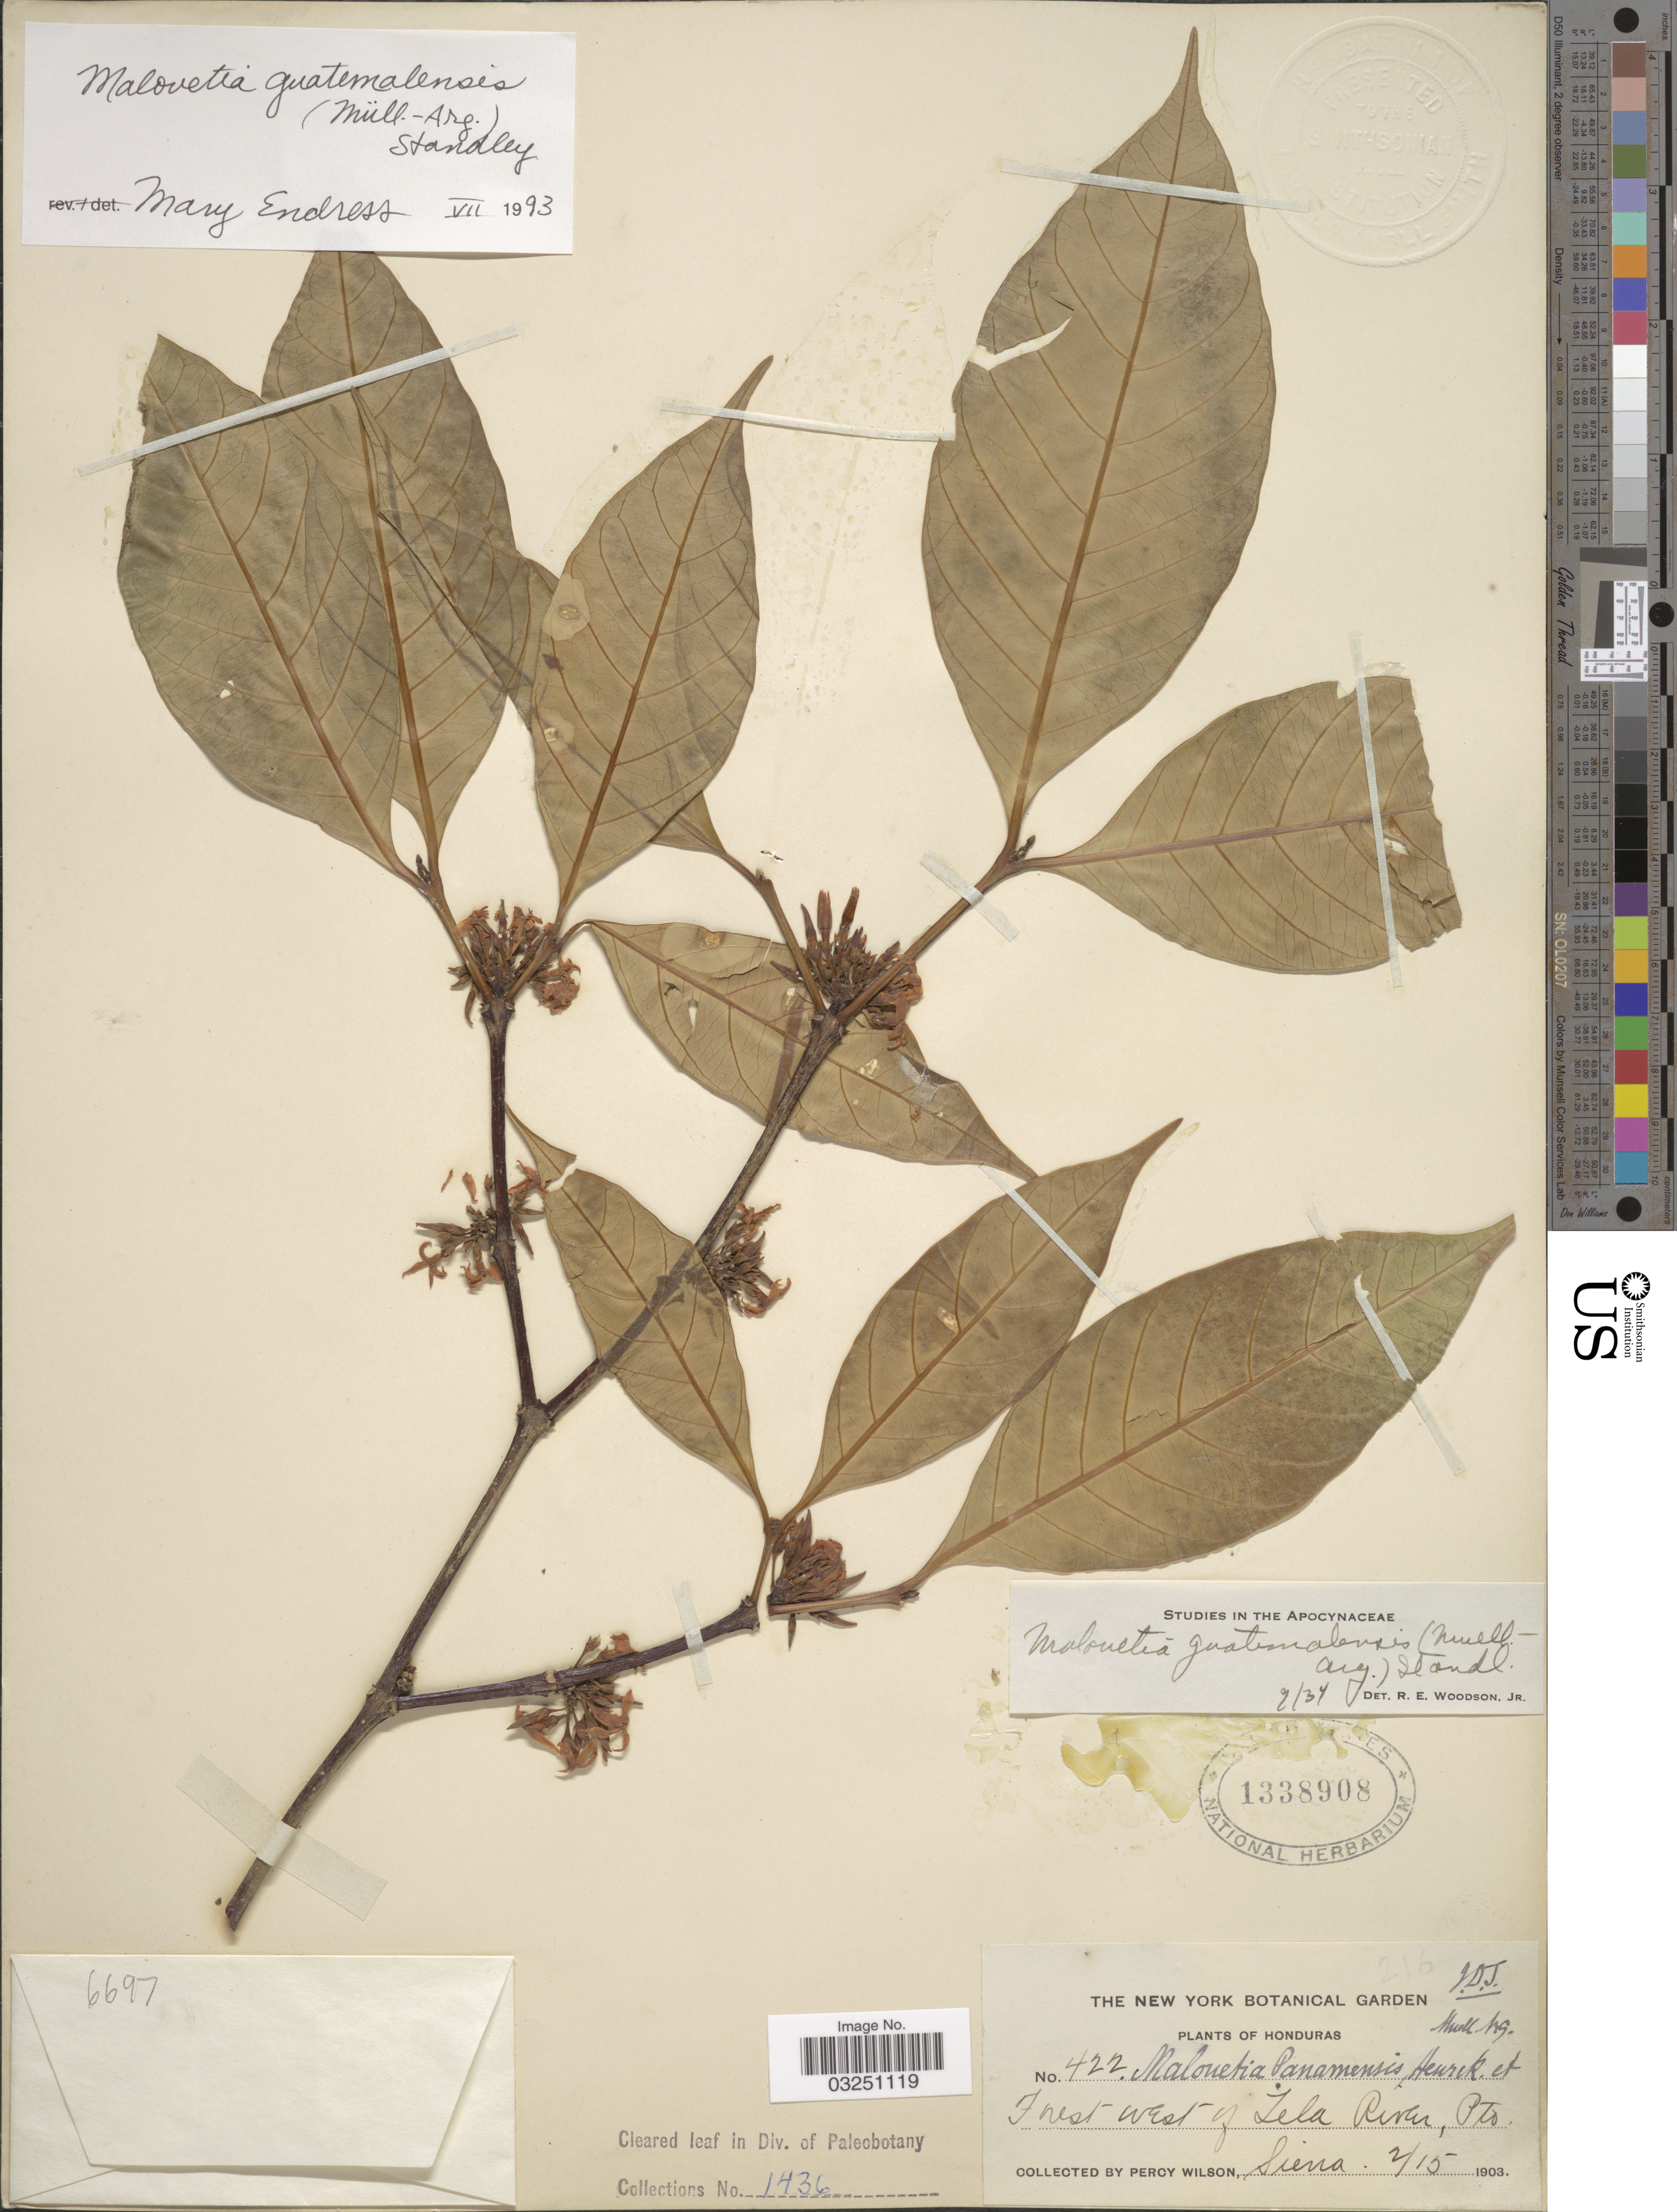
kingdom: Plantae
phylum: Tracheophyta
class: Magnoliopsida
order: Gentianales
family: Apocynaceae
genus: Malouetia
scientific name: Malouetia guatemalensis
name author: (Müll. Arg.) Standl.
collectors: P. Wilson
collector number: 422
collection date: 1903-02-15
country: Honduras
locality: Forest west of Tela River, Pto. Sierra.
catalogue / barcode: US 1338908